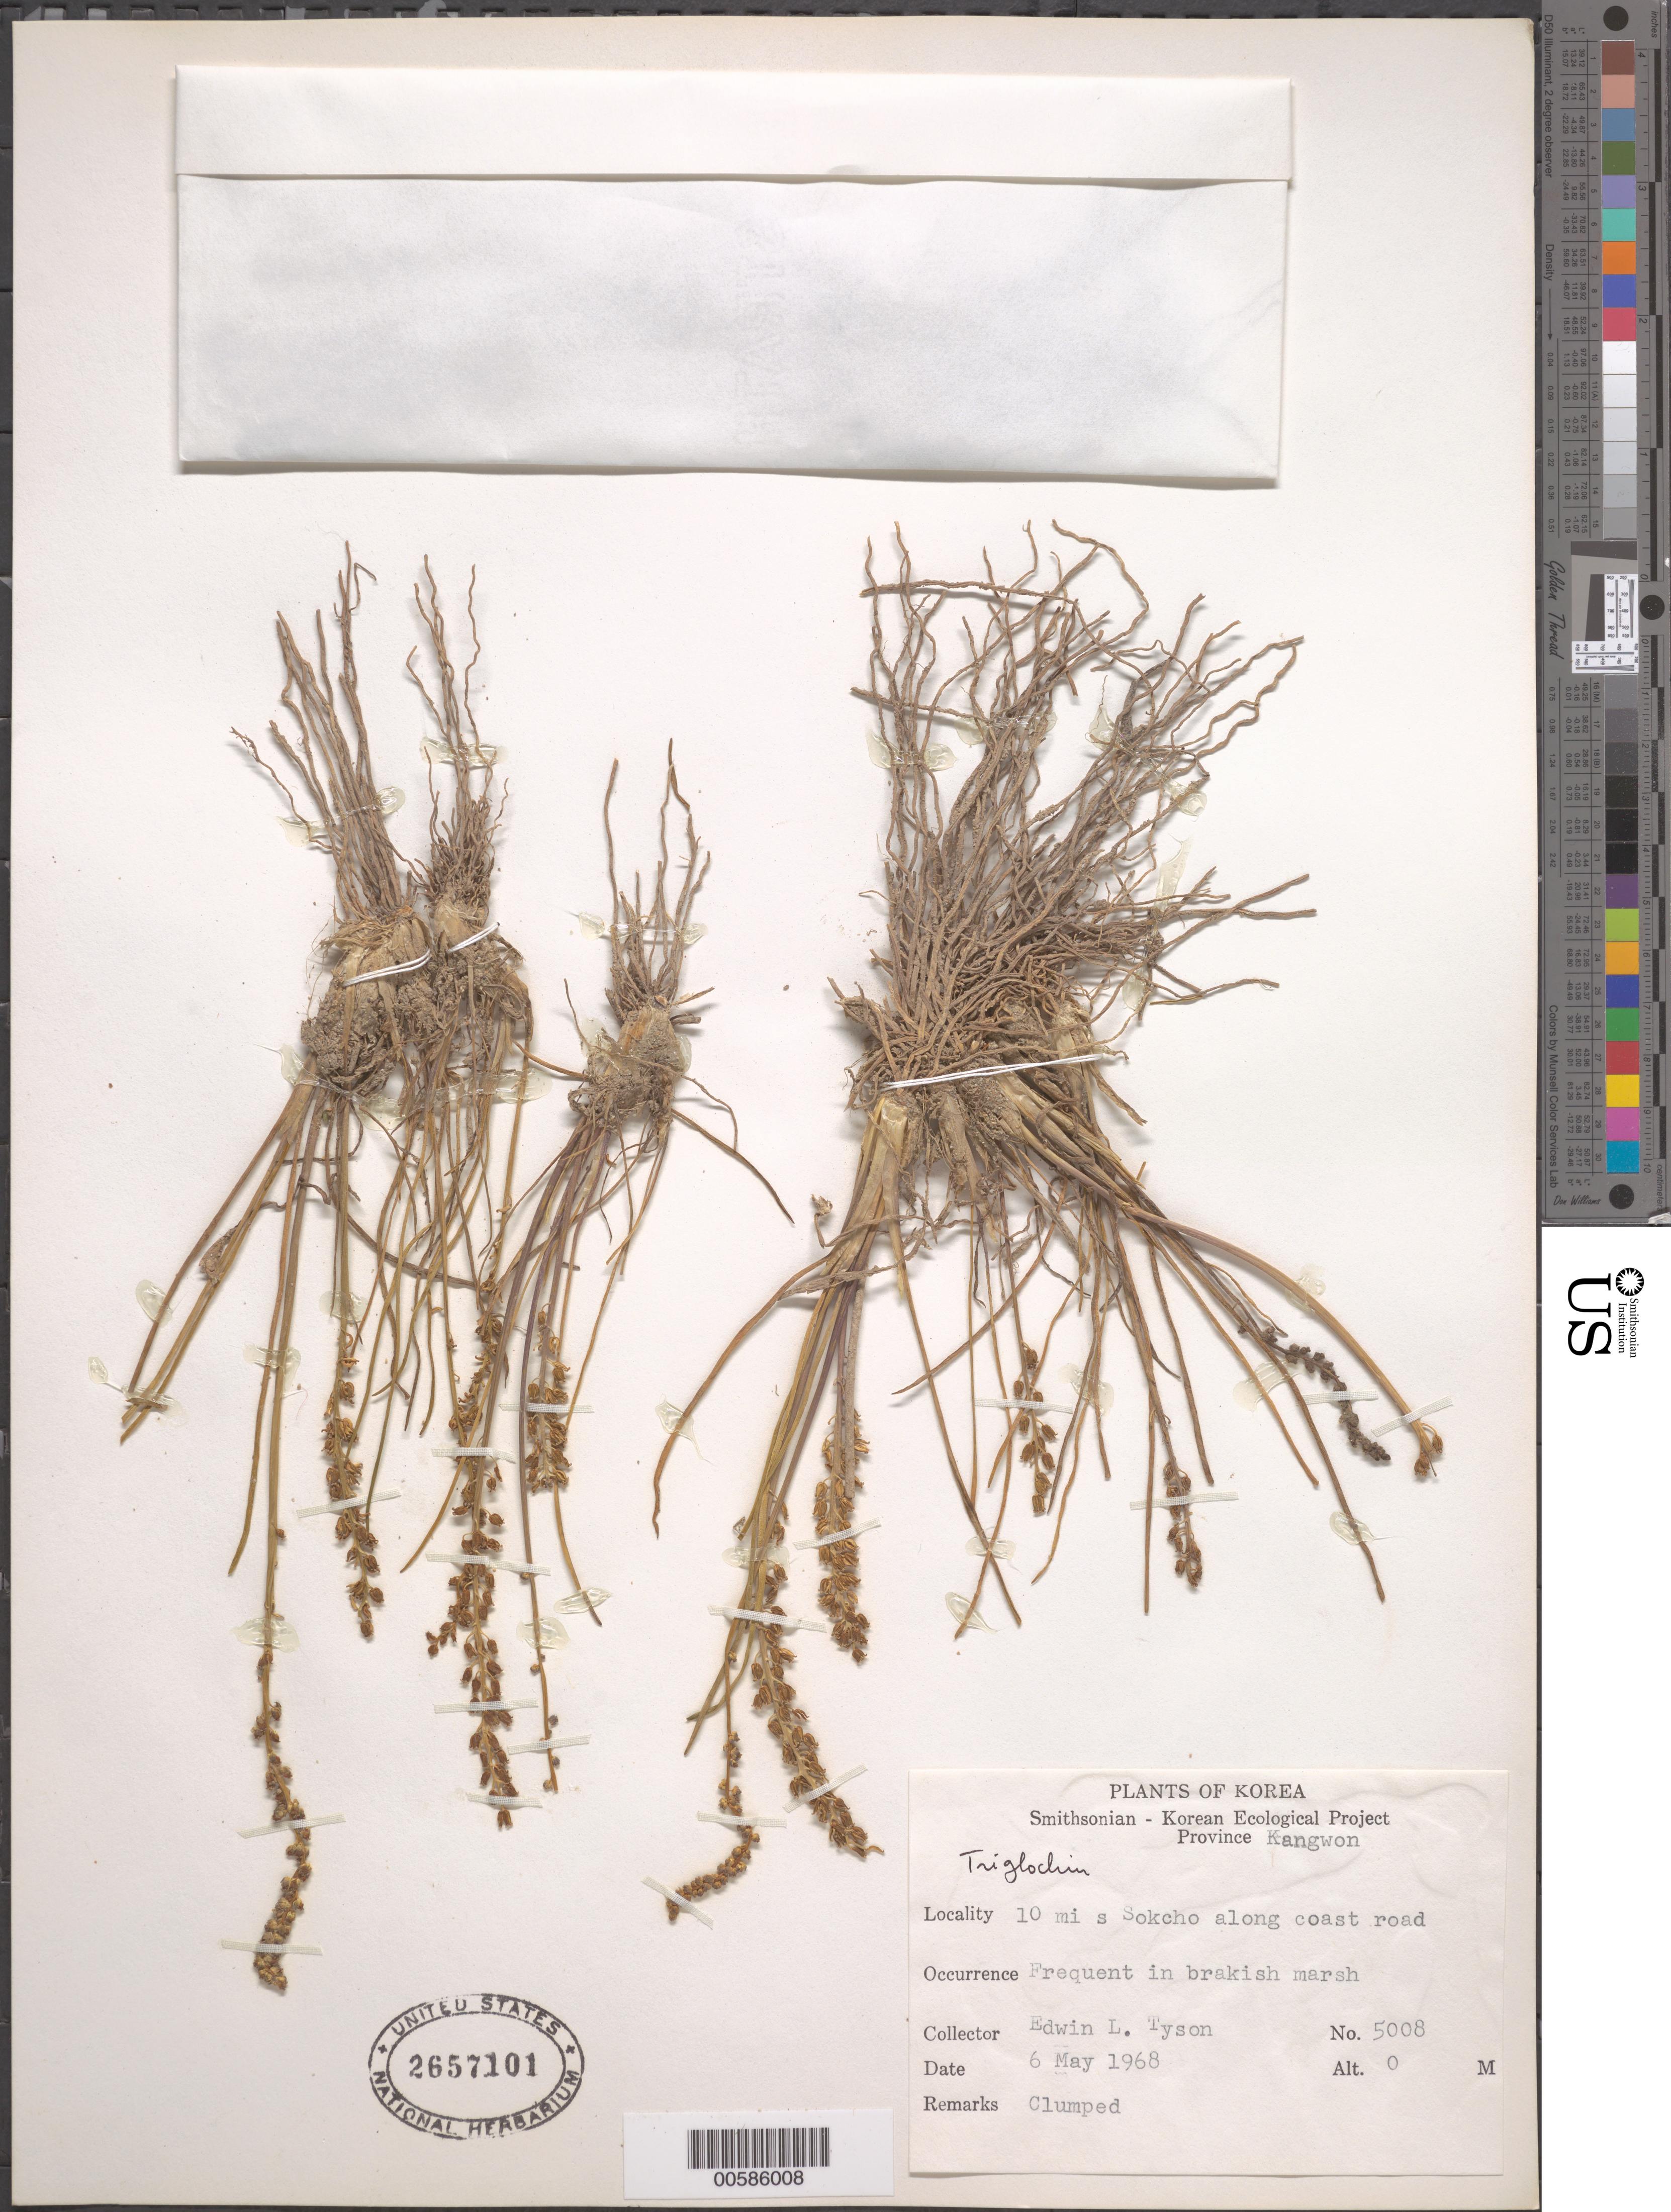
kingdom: Plantae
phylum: Tracheophyta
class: Liliopsida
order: Alismatales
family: Juncaginaceae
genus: Triglochin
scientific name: Triglochin sp.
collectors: E. L. Tyson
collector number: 5008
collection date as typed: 06 May 1968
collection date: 1968-05-06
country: North Korea / South Korea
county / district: Kangwon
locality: Kangwon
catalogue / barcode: US 2657101